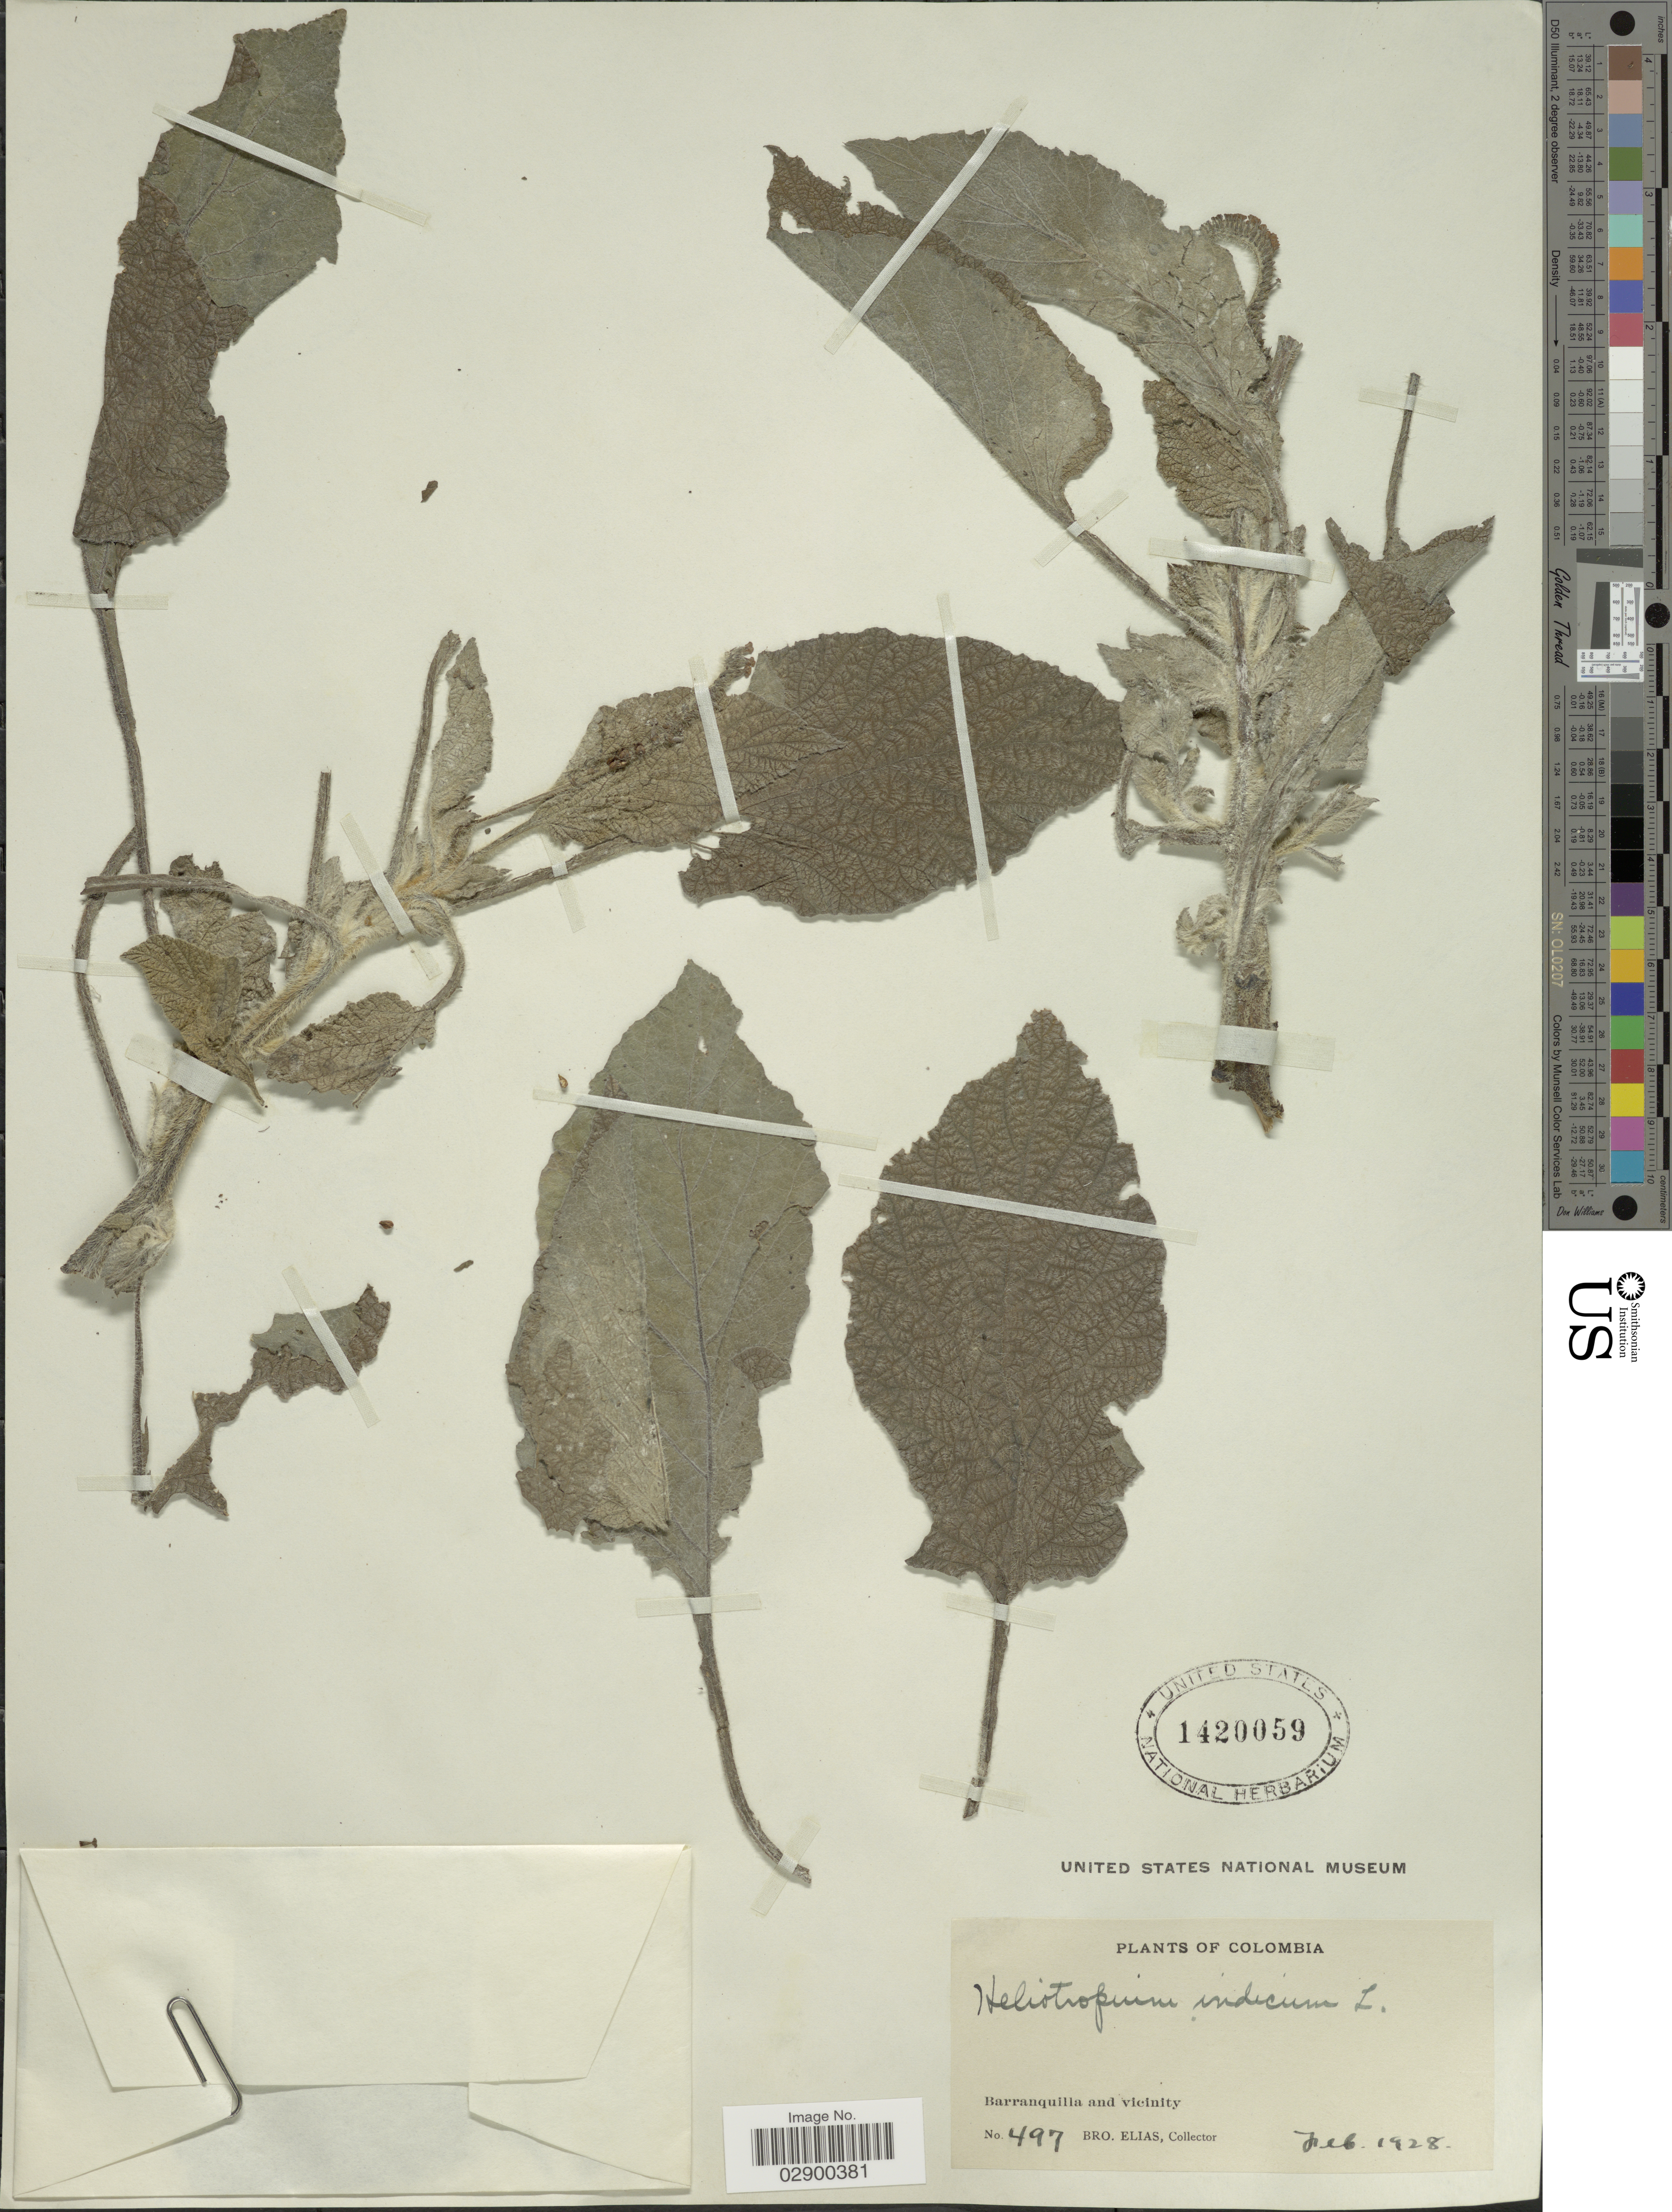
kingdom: Plantae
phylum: Tracheophyta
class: Magnoliopsida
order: Boraginales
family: Heliotropiaceae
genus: Heliotropium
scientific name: Heliotropium indicum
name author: L.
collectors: Bro. Elias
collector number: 497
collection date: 1928-02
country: Colombia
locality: Barranquilla and vicinity.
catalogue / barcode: US 1420059